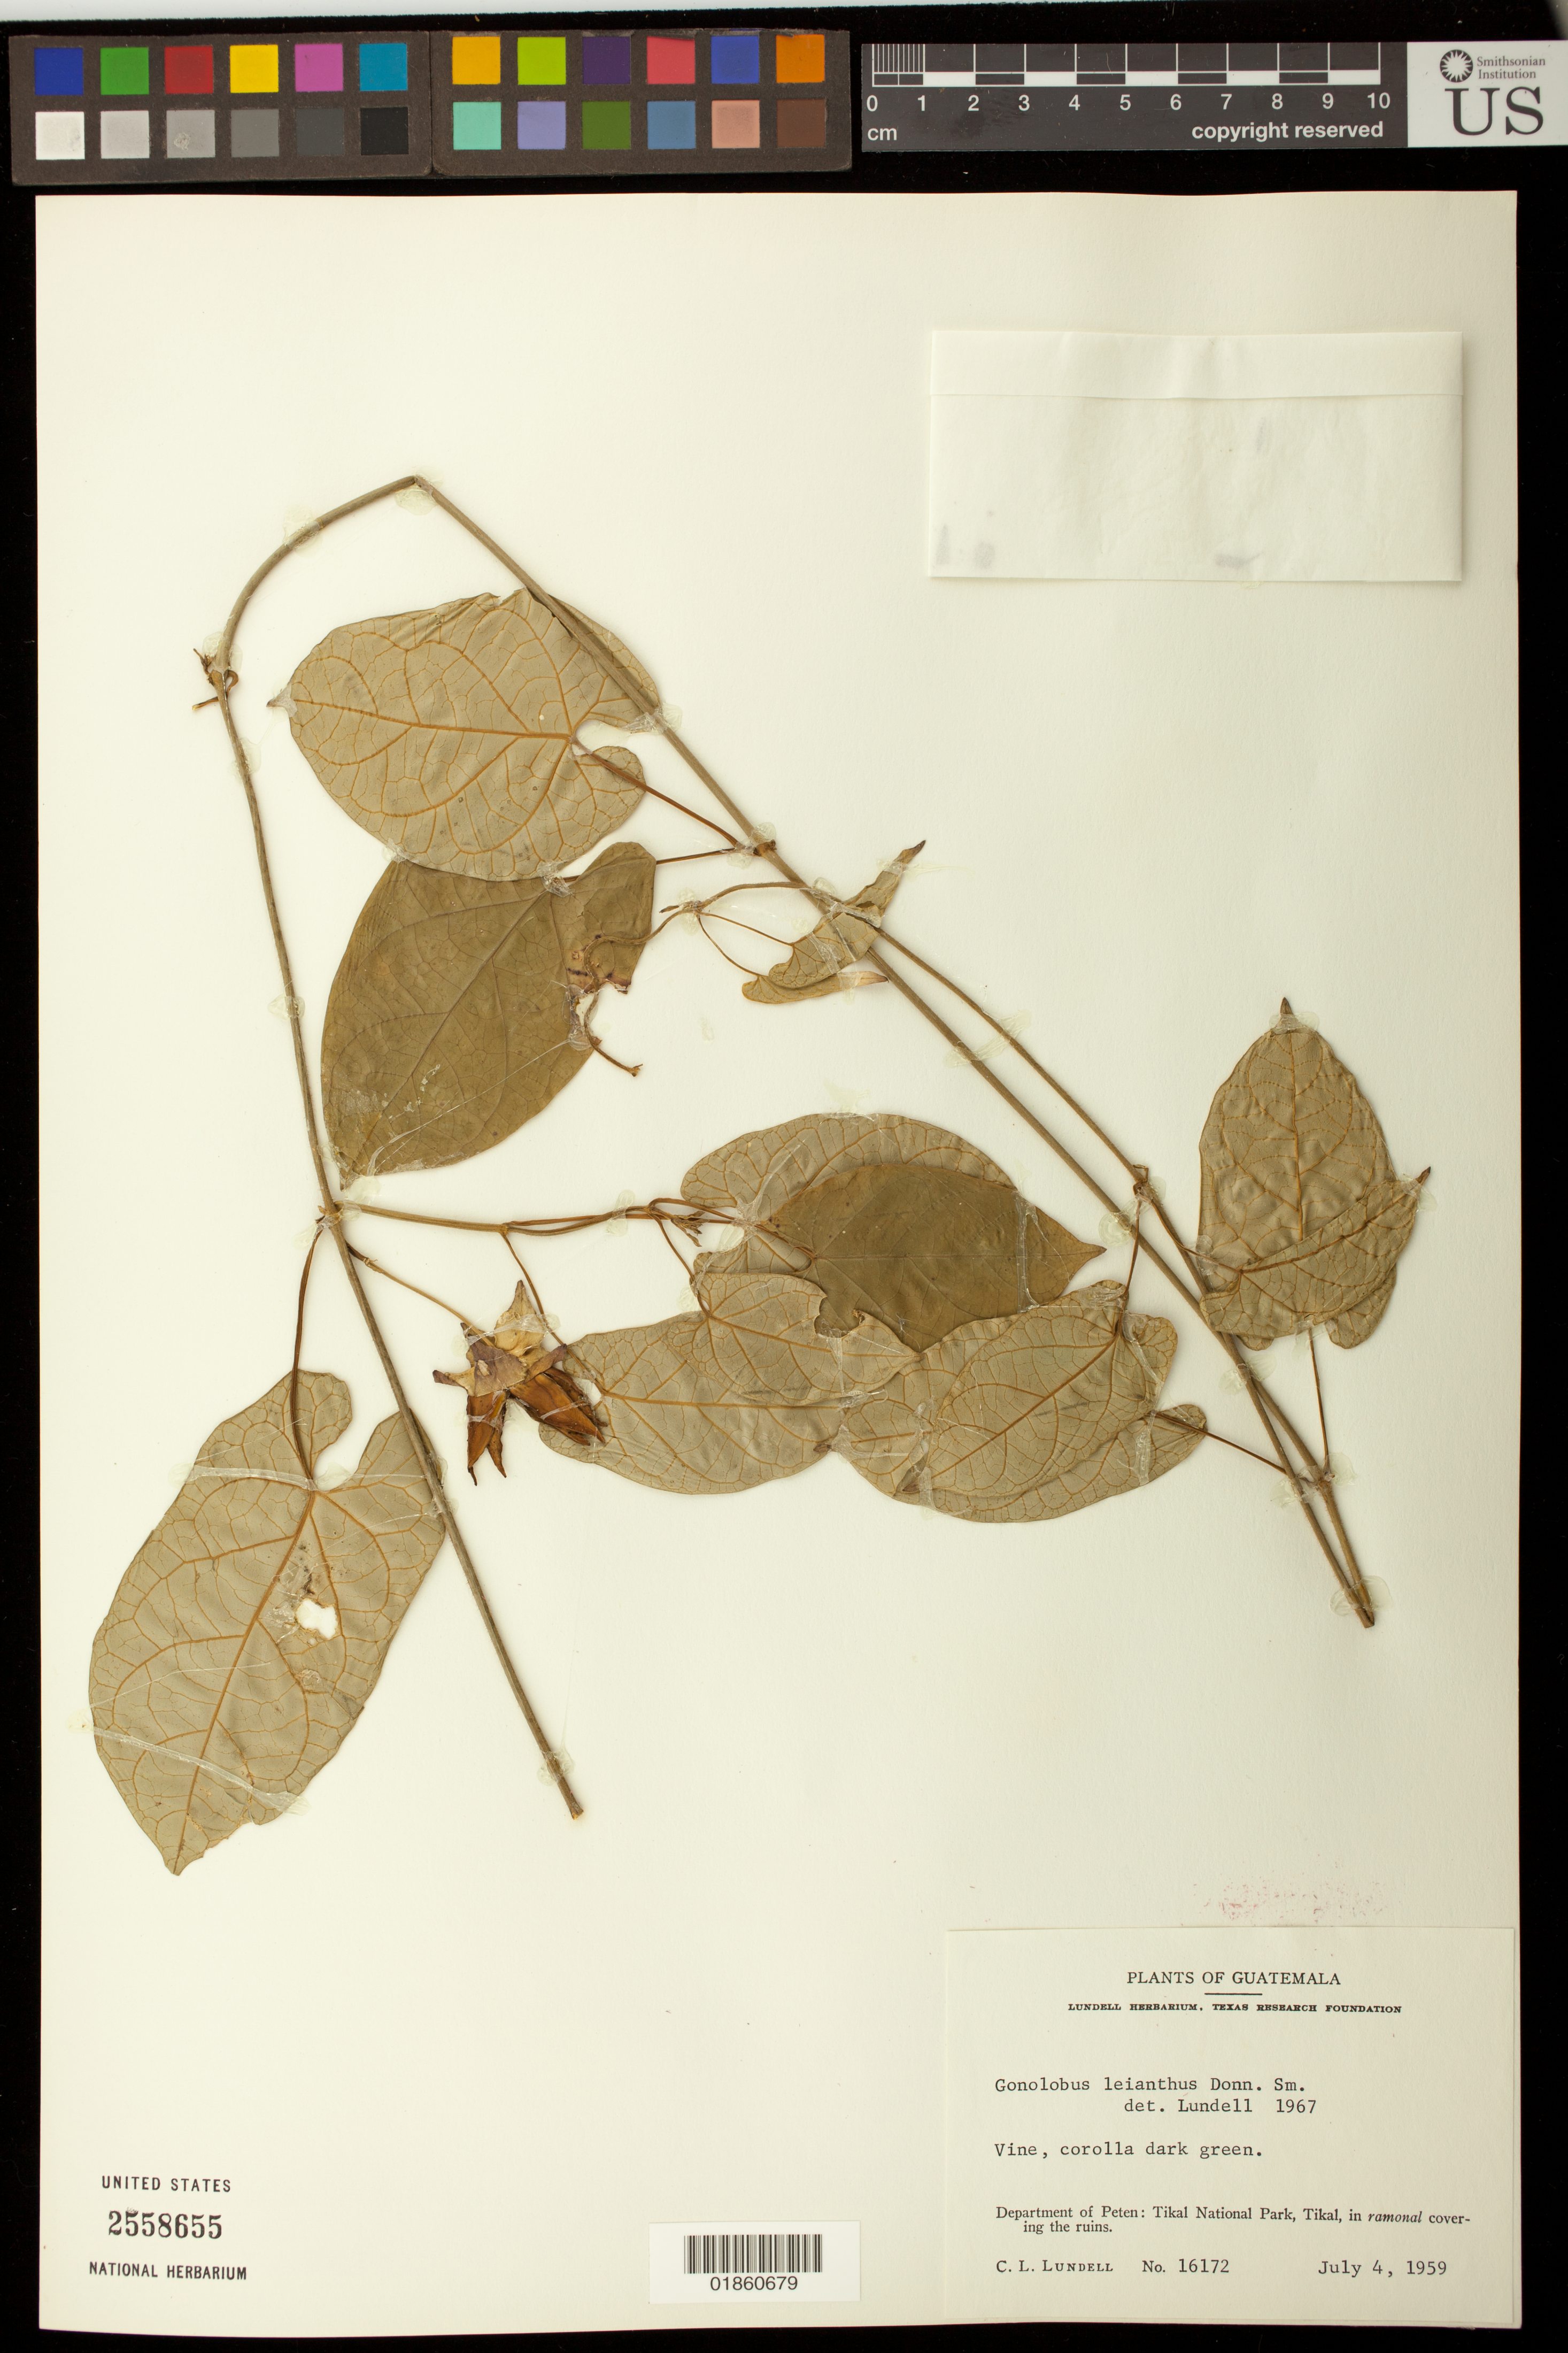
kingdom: Plantae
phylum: Tracheophyta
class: Magnoliopsida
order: Gentianales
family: Apocynaceae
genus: Gonolobus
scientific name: Gonolobus leianthus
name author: Donn. Sm.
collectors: C. L. Lundell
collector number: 16172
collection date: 1959-07-04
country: Guatemala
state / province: El Petén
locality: Tikal National Park, Tikal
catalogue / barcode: US 2558655